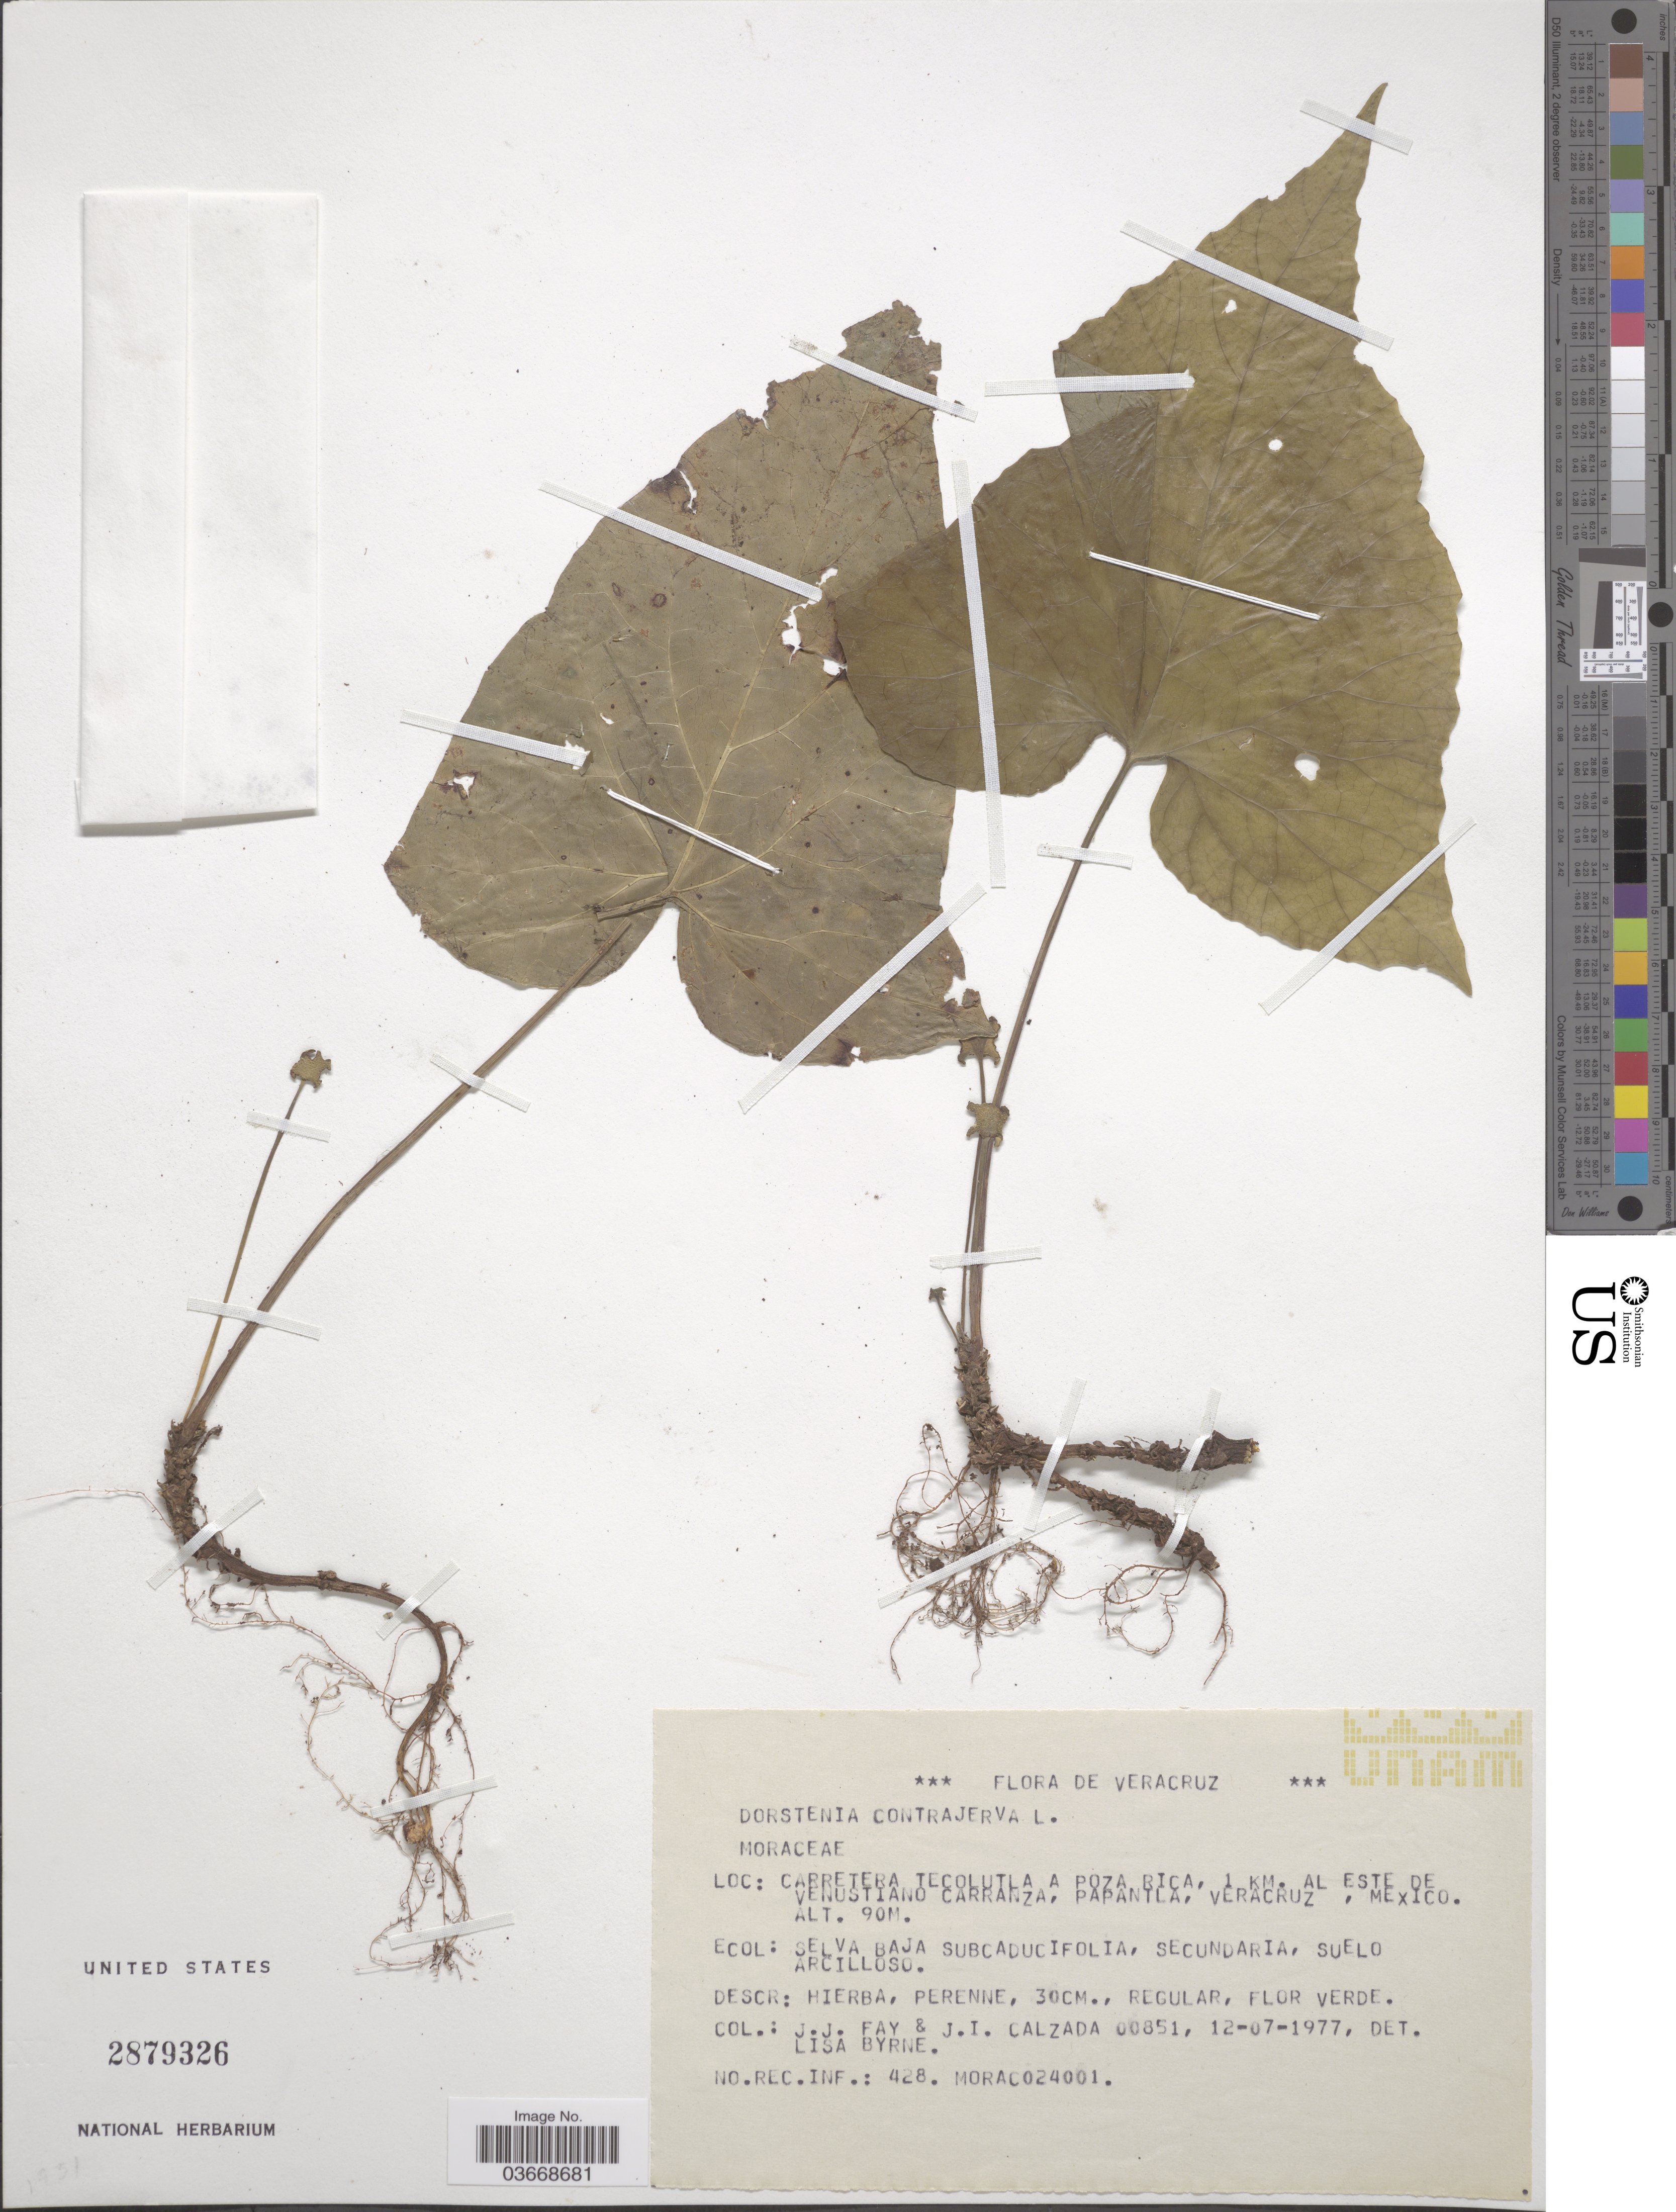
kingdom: Plantae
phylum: Tracheophyta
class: Magnoliopsida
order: Rosales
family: Moraceae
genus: Dorstenia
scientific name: Dorstenia contrajerva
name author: L.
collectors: J. Fay & J. I. Calzada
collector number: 00851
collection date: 1977-07-12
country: Mexico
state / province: Veracruz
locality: Carretera Tecolutla a Poza Rica, 1 km. al este de Venustiano Carranza, Papantla, Veracruz.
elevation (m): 90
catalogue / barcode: US 2879326